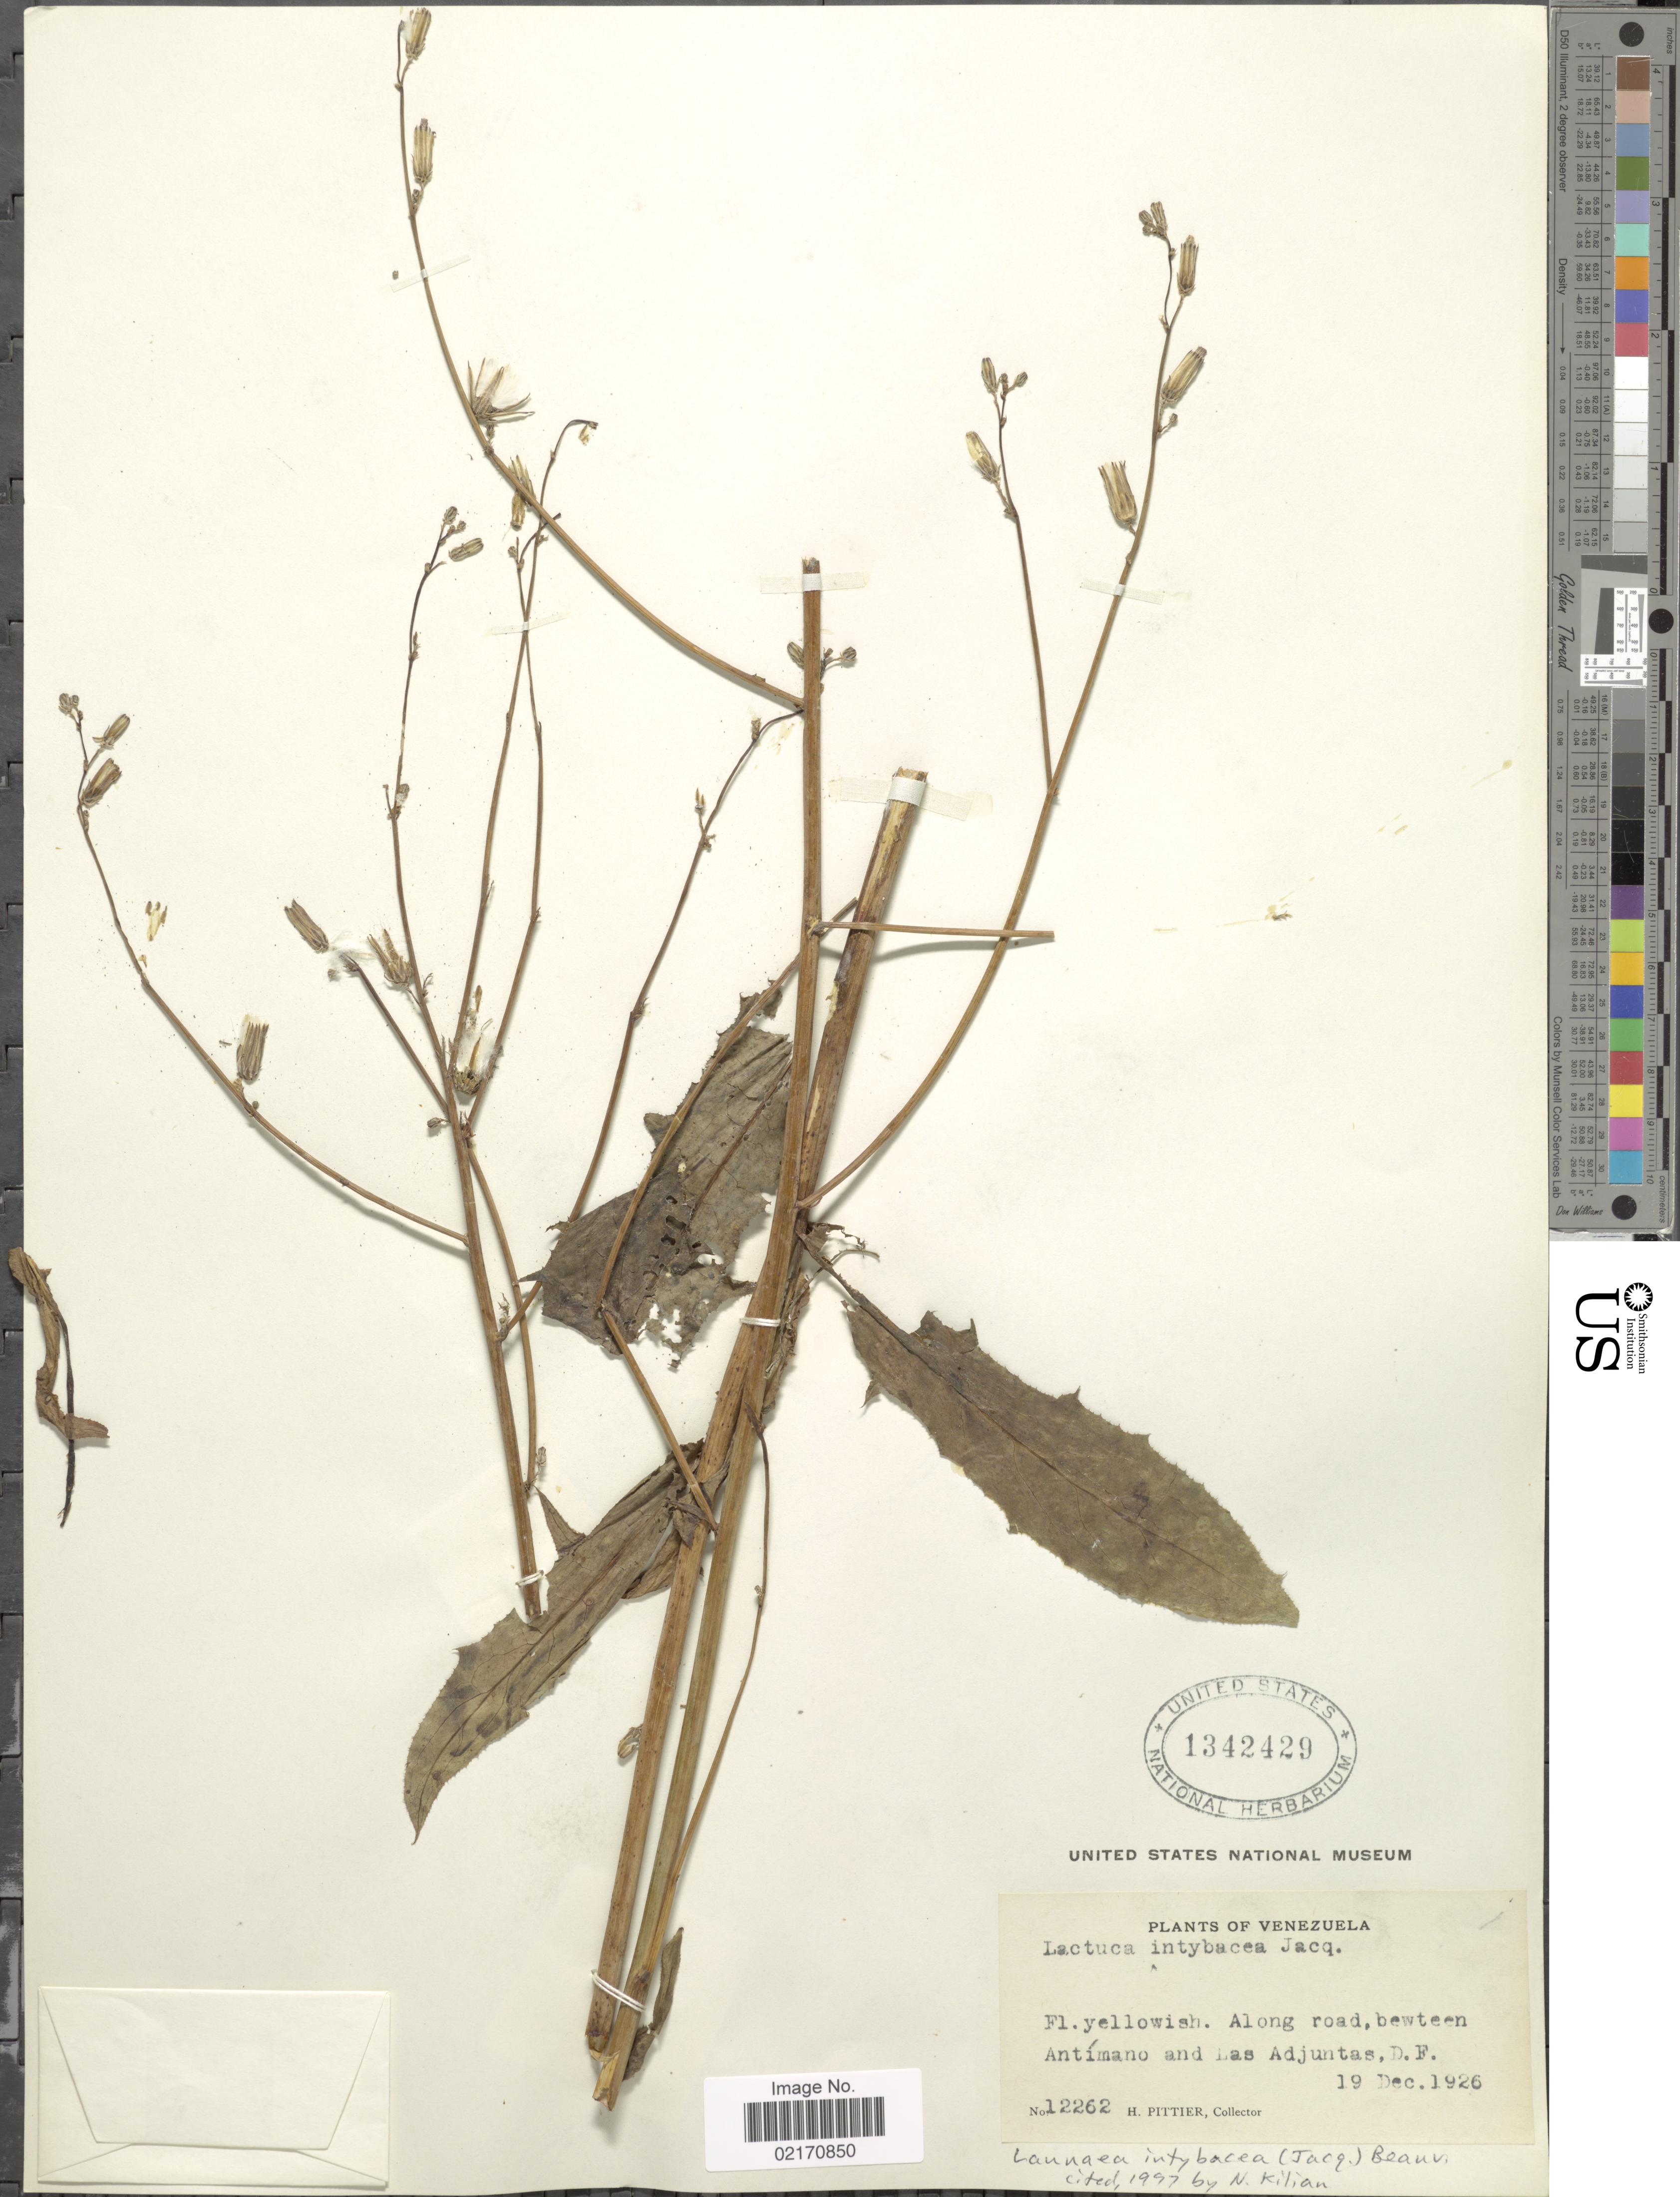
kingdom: Plantae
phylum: Tracheophyta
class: Magnoliopsida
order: Asterales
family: Asteraceae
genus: Launaea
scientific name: Launaea intybacea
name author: (Jacq.) Beauverd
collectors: H. F. Pittier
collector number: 12262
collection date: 1926-12-19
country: Venezuela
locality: Between Antimano and Las Adjuntas, D. F.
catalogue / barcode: US 1342429